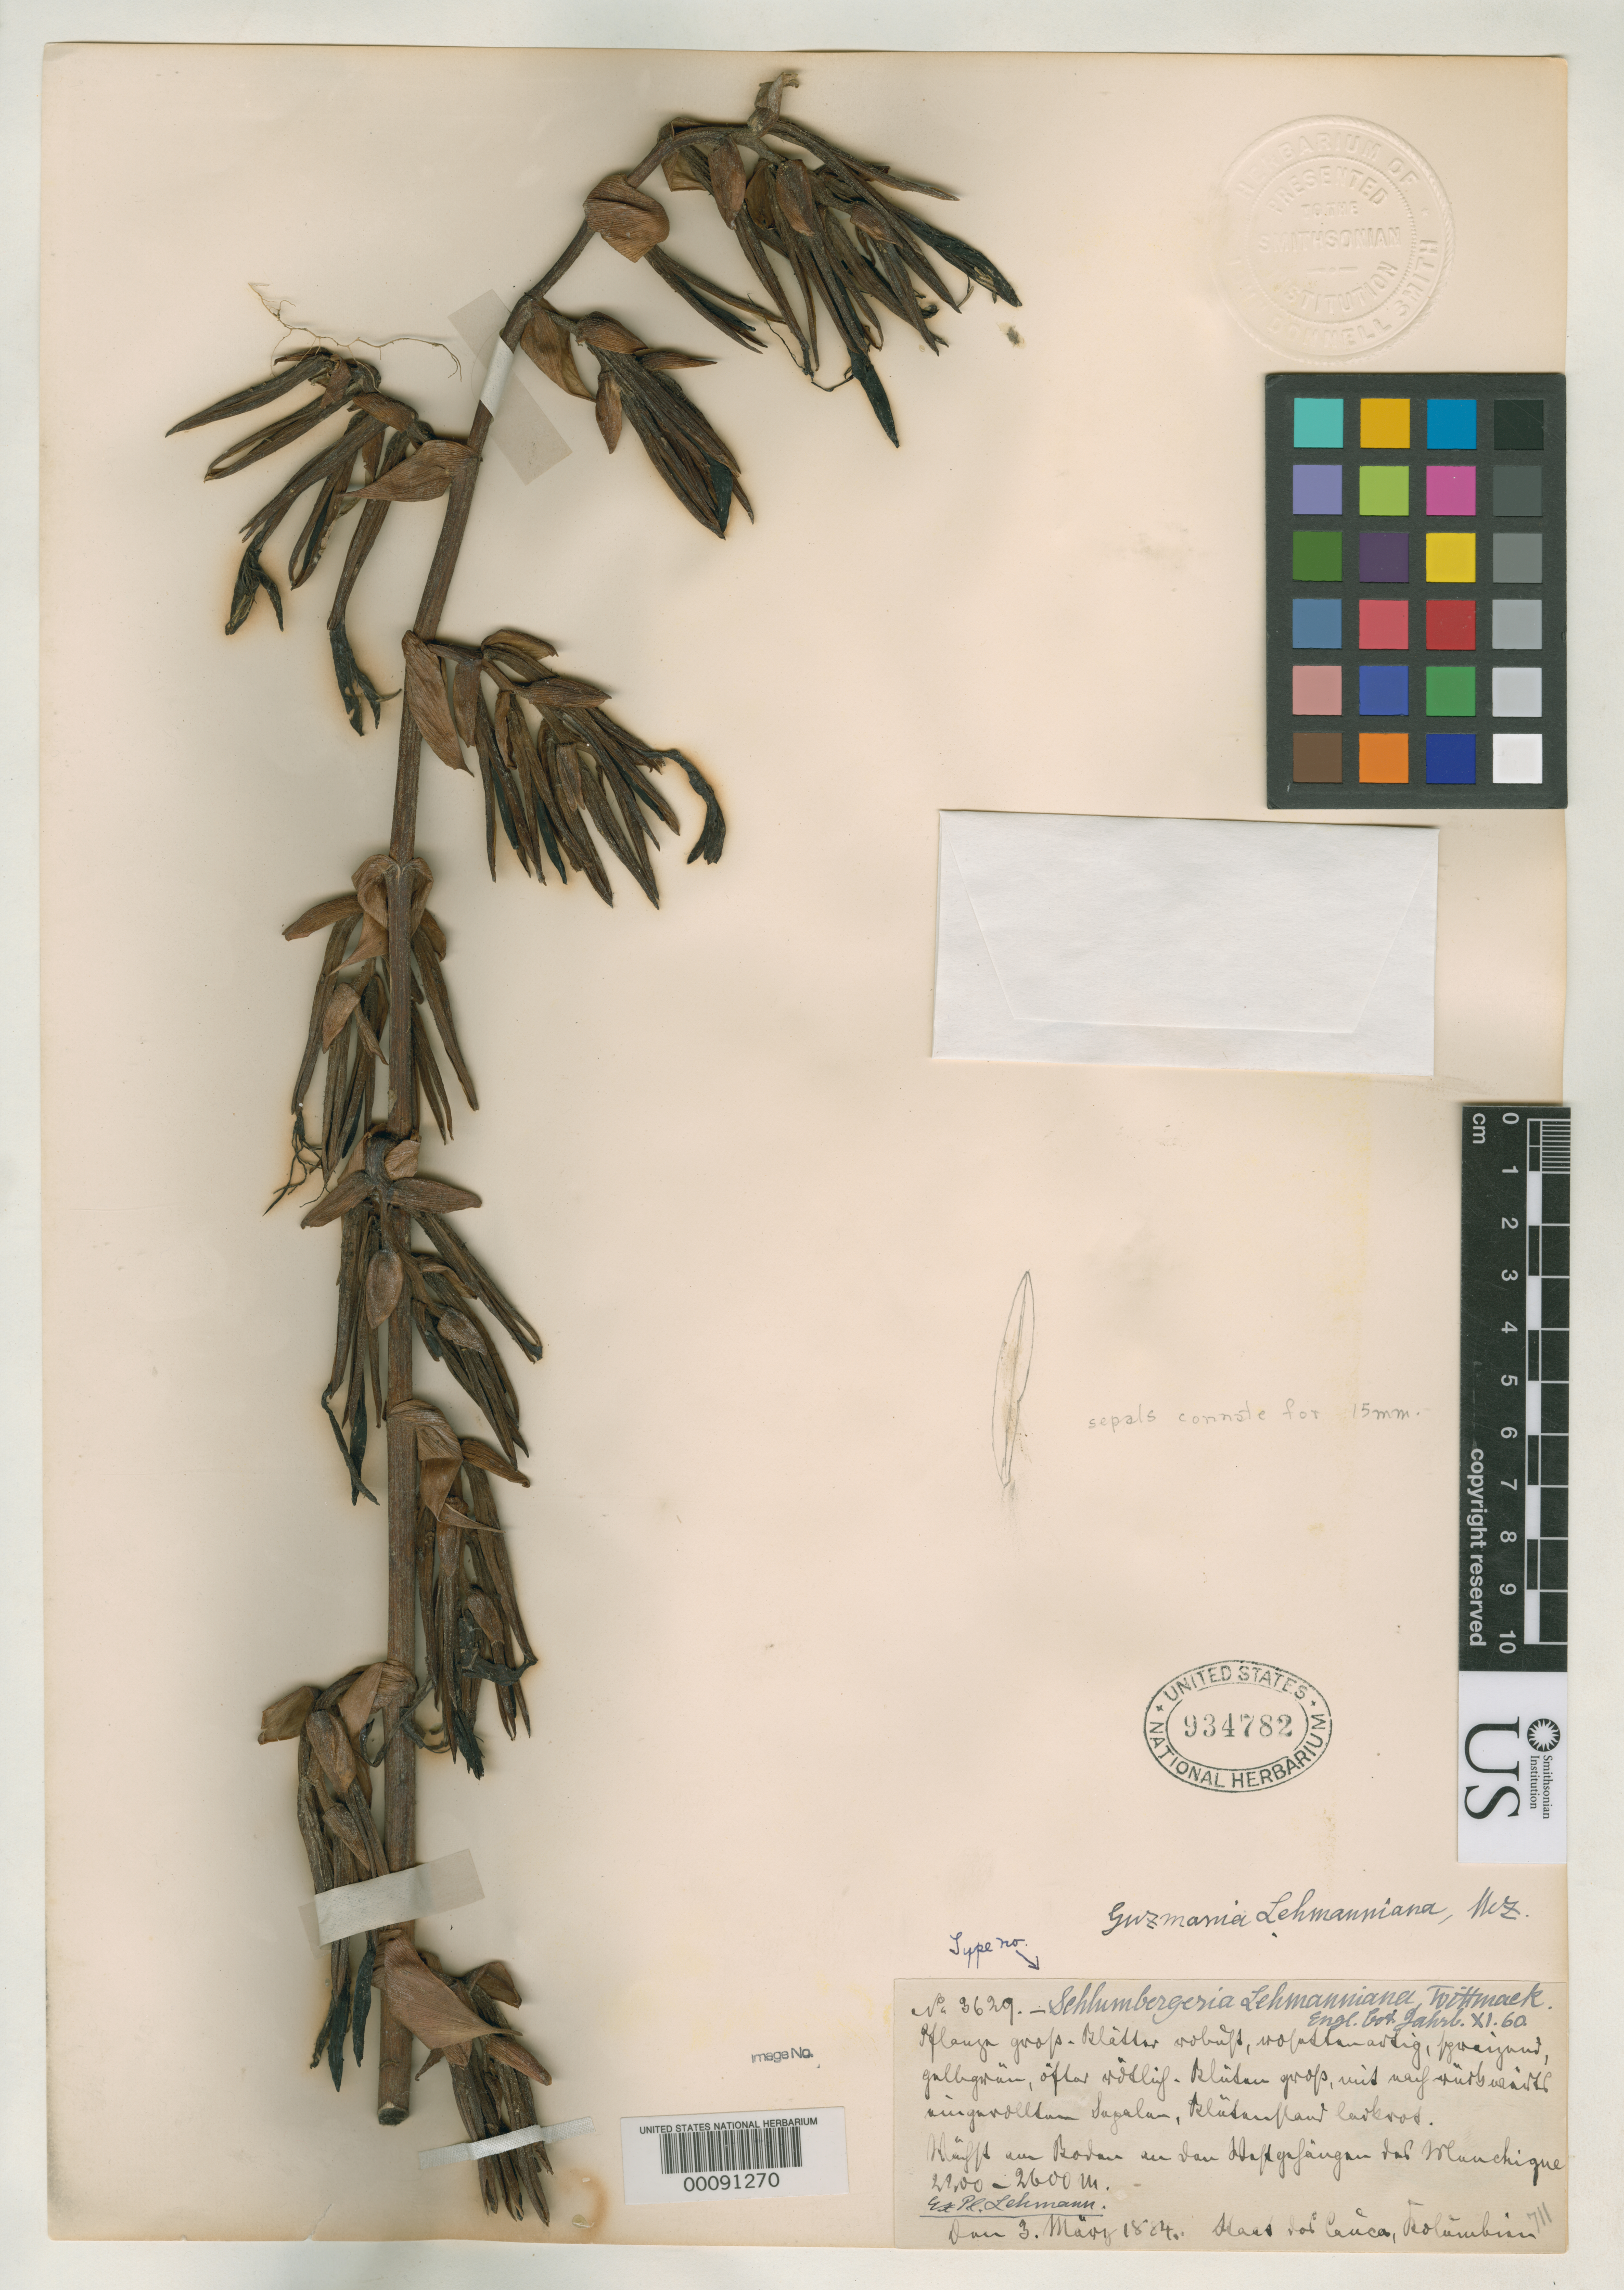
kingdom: Plantae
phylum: Tracheophyta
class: Liliopsida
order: Poales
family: Bromeliaceae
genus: Schlumbergeria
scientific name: Schlumbergeria lehmanniana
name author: Wittmack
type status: Isotype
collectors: F. C. Lehmann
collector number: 3629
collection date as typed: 1884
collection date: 1884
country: Colombia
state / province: Cauca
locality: Cerro Munchique.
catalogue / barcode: US 934782